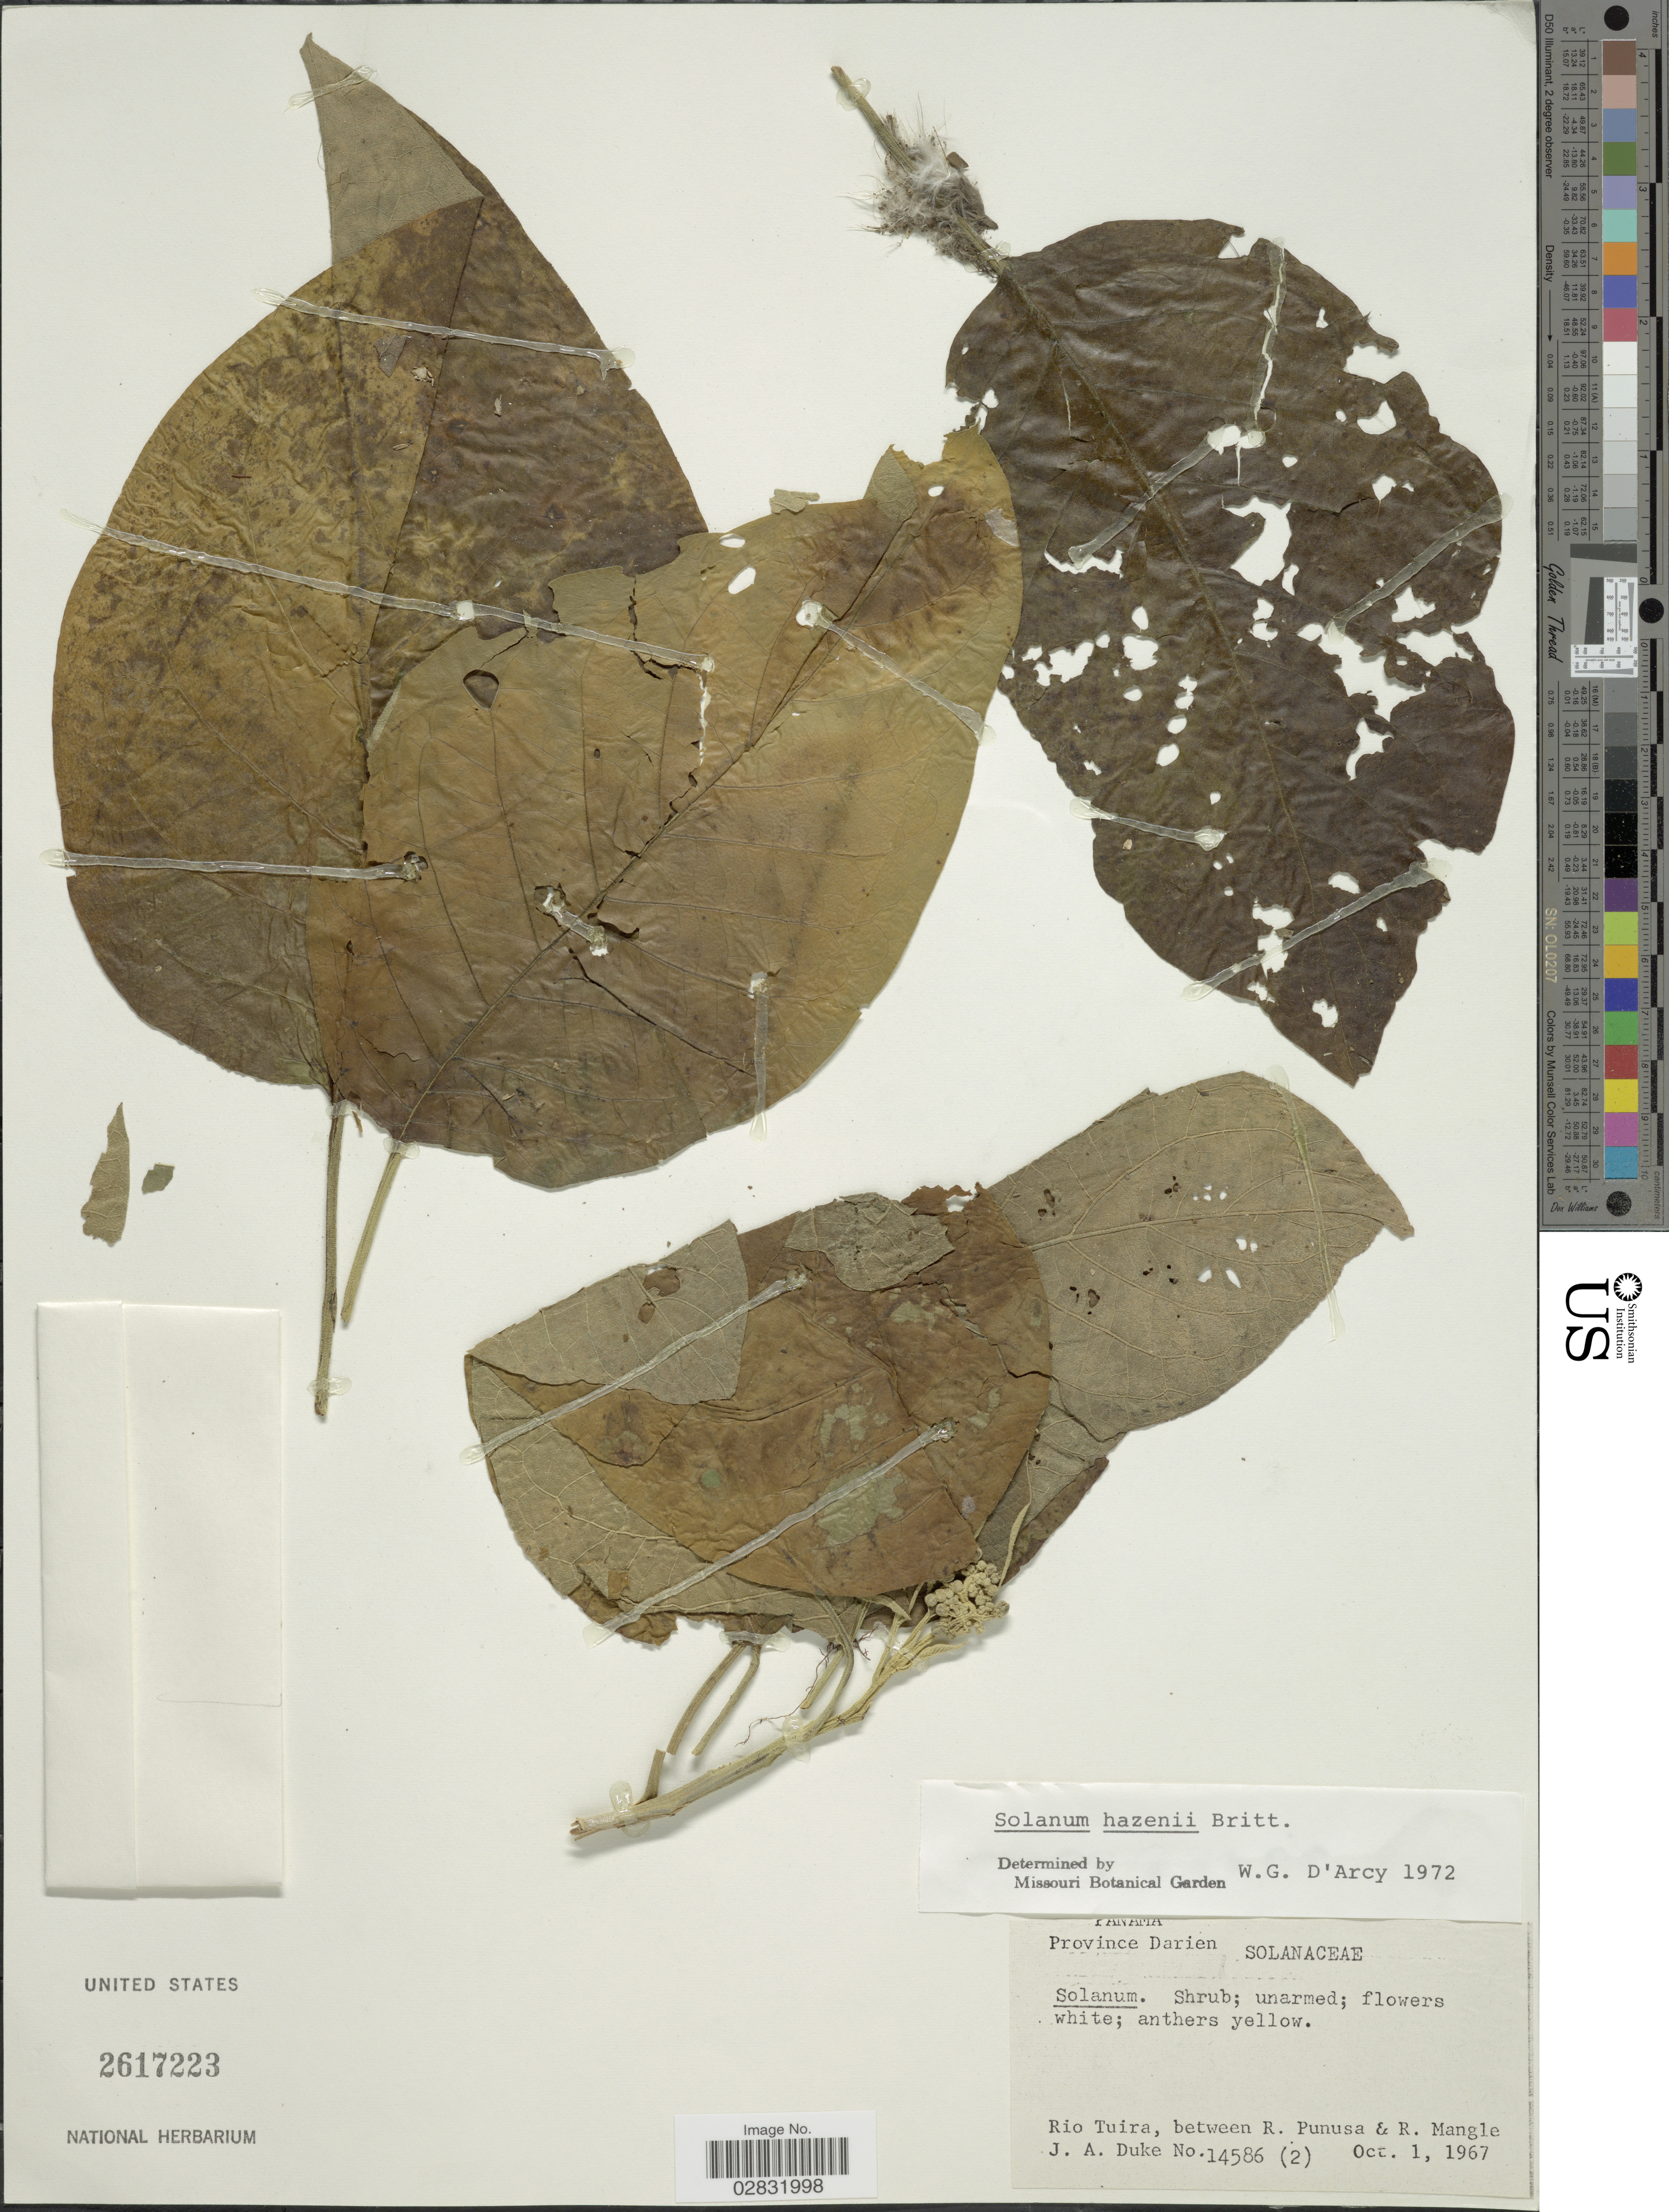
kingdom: Plantae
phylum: Tracheophyta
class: Magnoliopsida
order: Solanales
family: Solanaceae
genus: Solanum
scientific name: Solanum hazenii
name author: Britton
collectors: J. A. Duke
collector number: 14586 (2)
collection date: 1967-10-01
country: Panama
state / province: Darién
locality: Province Darien. Rio Tuira, between R. Punusa & R. Mangle.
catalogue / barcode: US 2617223